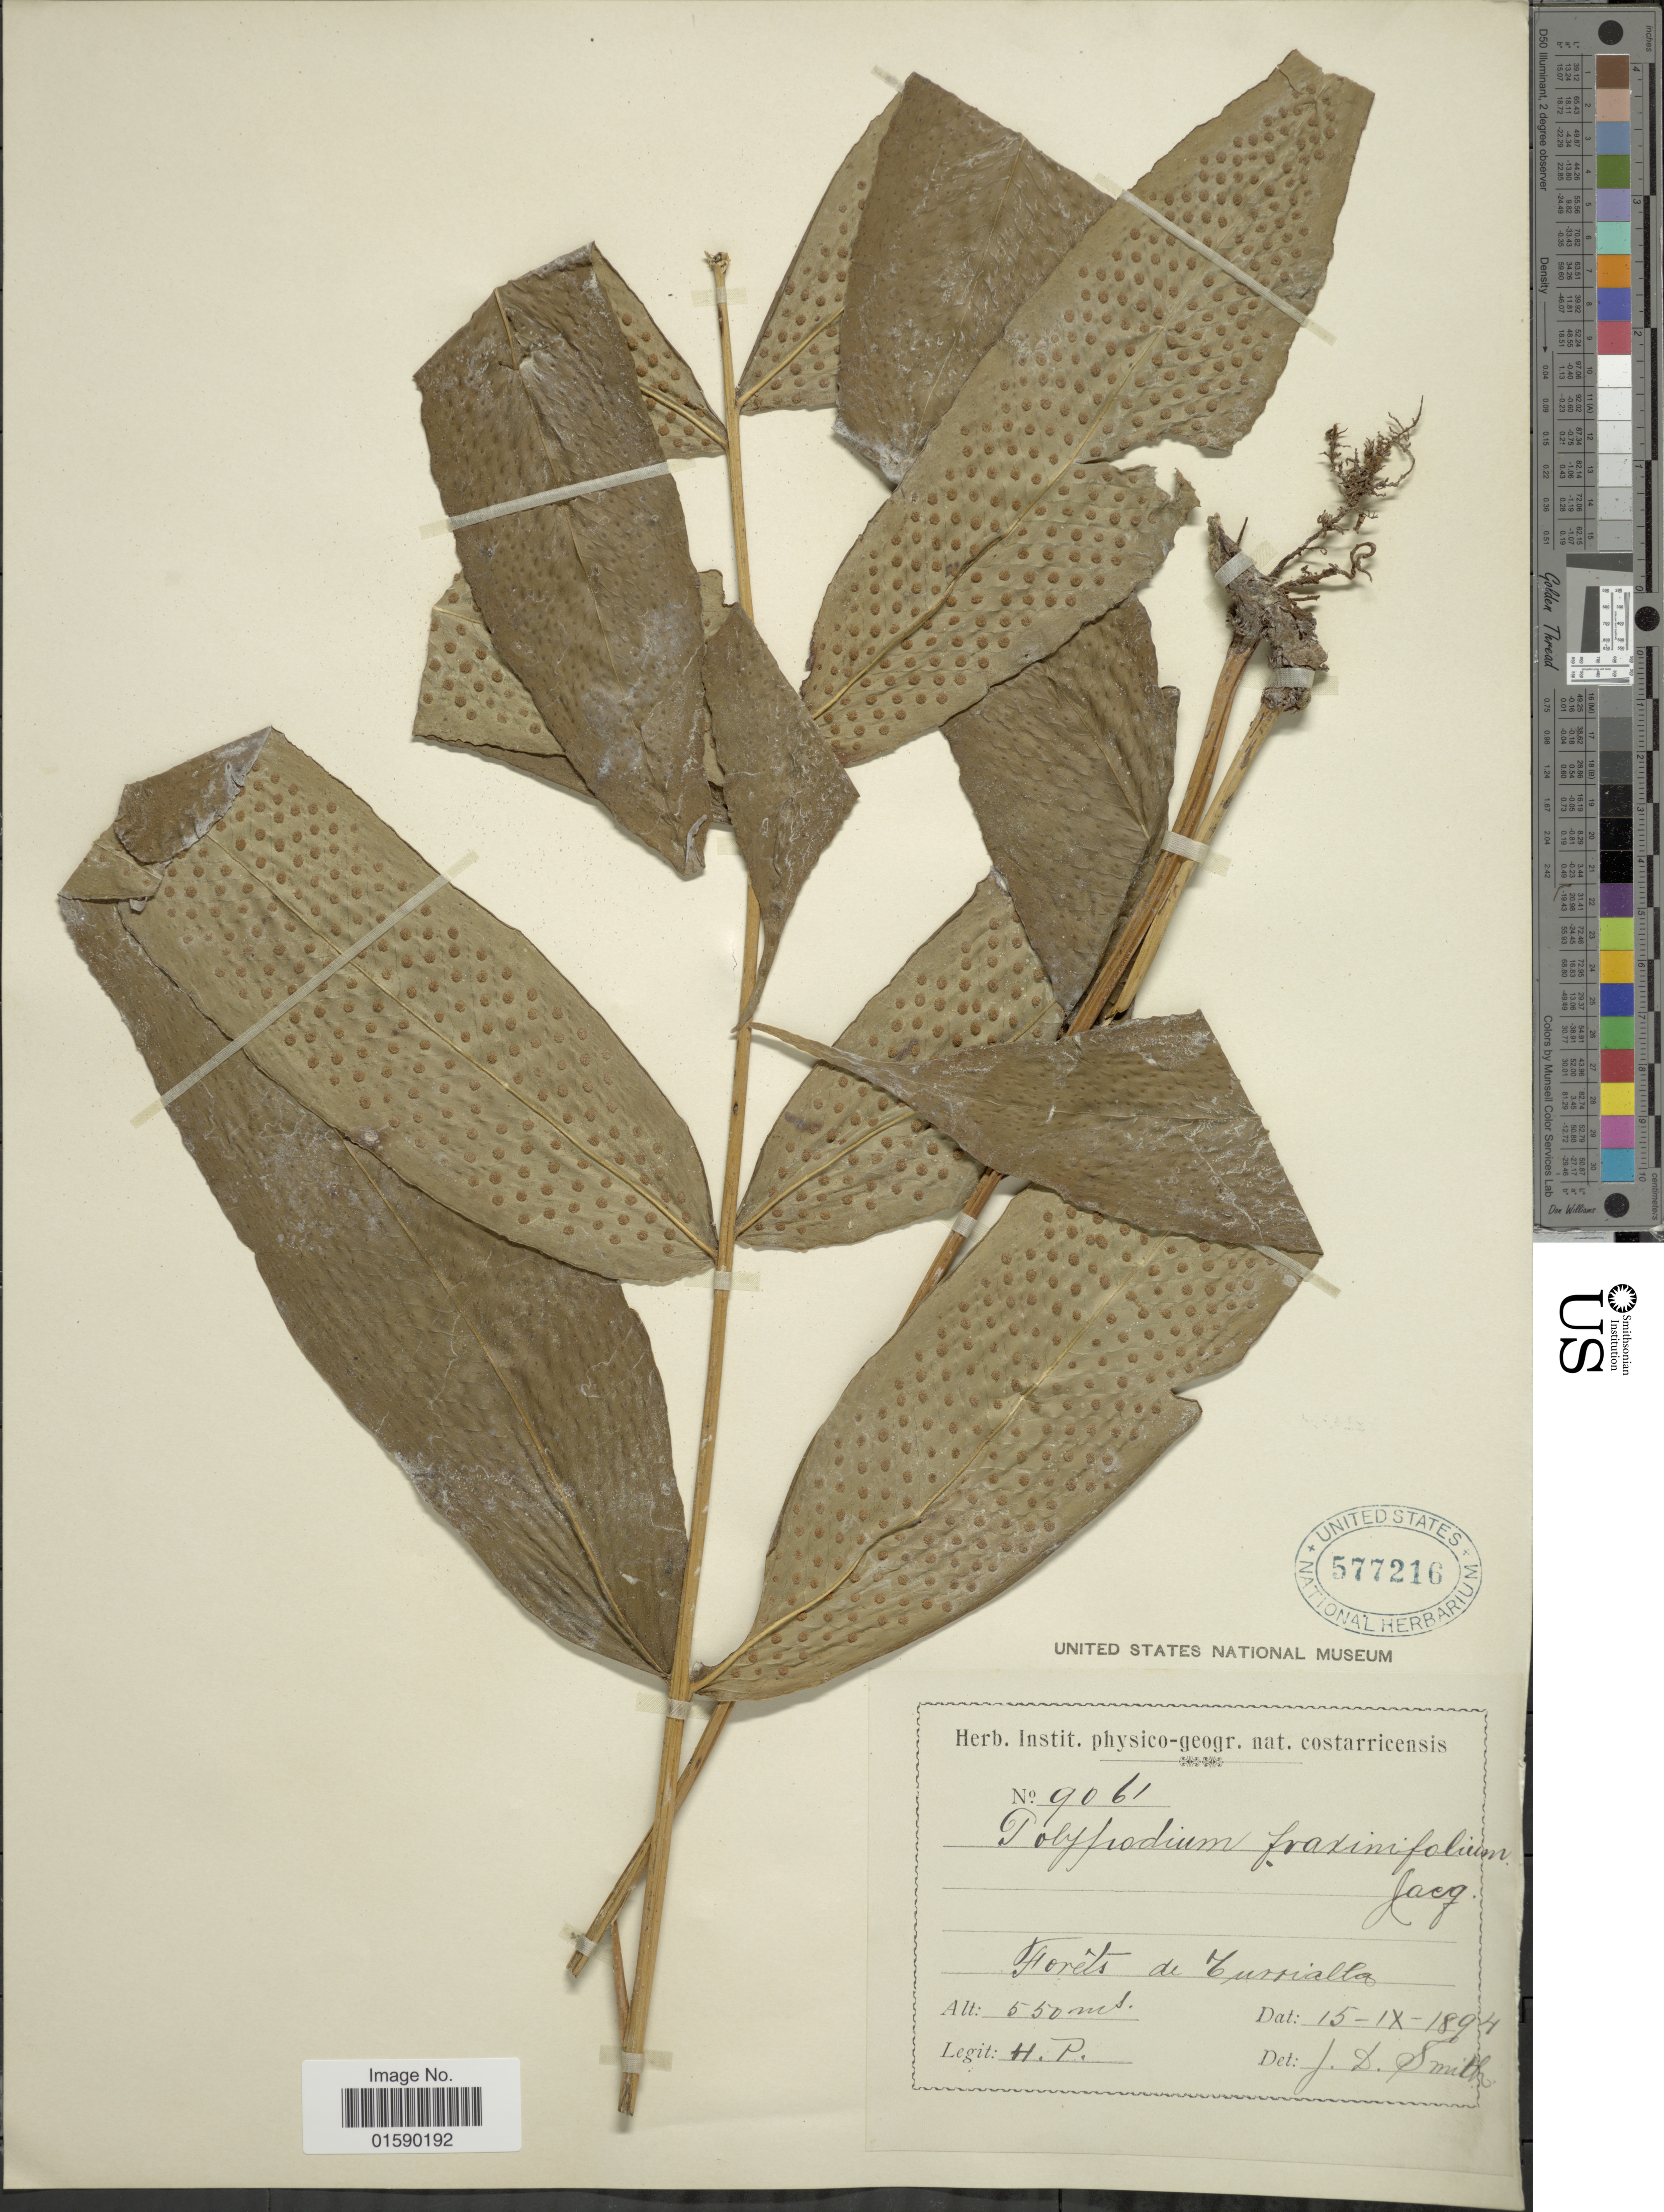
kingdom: Plantae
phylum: Tracheophyta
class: Polypodiopsida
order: Polypodiales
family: Polypodiaceae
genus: Aglaomorpha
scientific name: Aglaomorpha heraclea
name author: (Kunze) Copel.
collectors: H. P.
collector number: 9061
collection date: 1894-09-15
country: Costa Rica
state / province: Cartago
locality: Forêts de Turrialba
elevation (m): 550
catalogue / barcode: US 577216